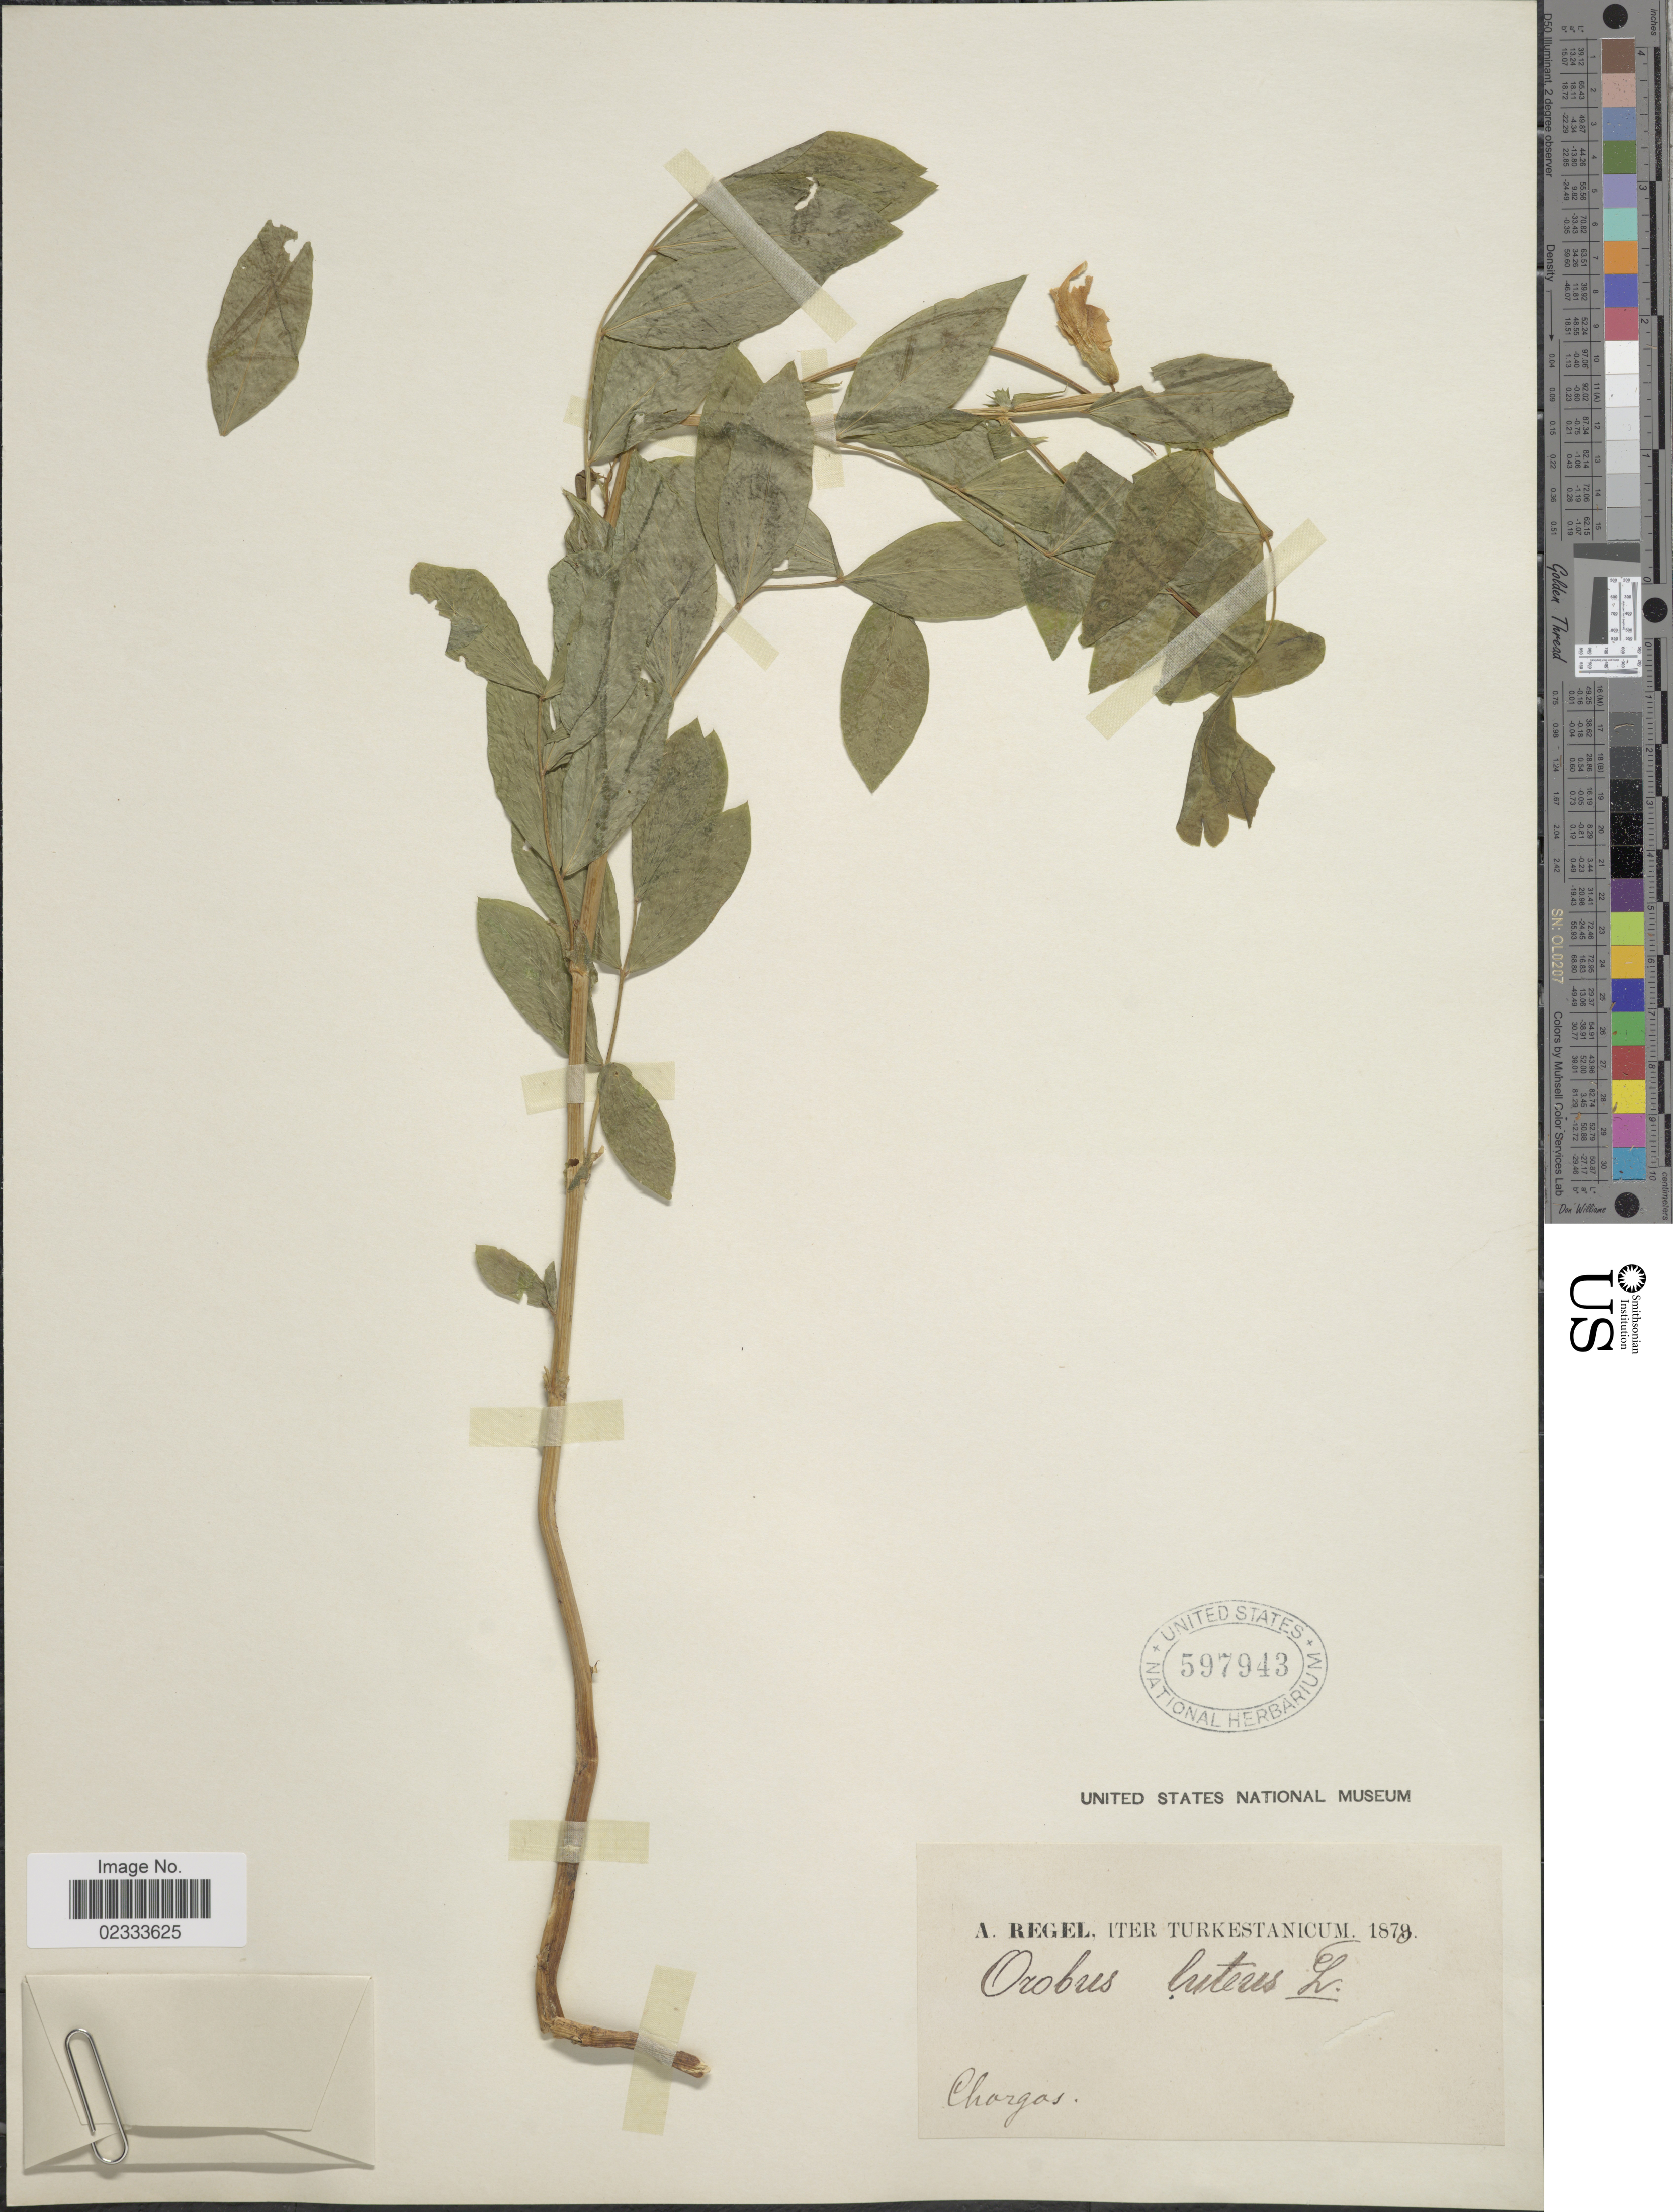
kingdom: Plantae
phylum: Tracheophyta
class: Magnoliopsida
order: Fabales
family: Fabaceae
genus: Lathyrus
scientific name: Lathyrus luteus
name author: Moench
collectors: A. Regel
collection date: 1870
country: Kazakhstan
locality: Turkestanicum, Chorgos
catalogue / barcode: US 597943